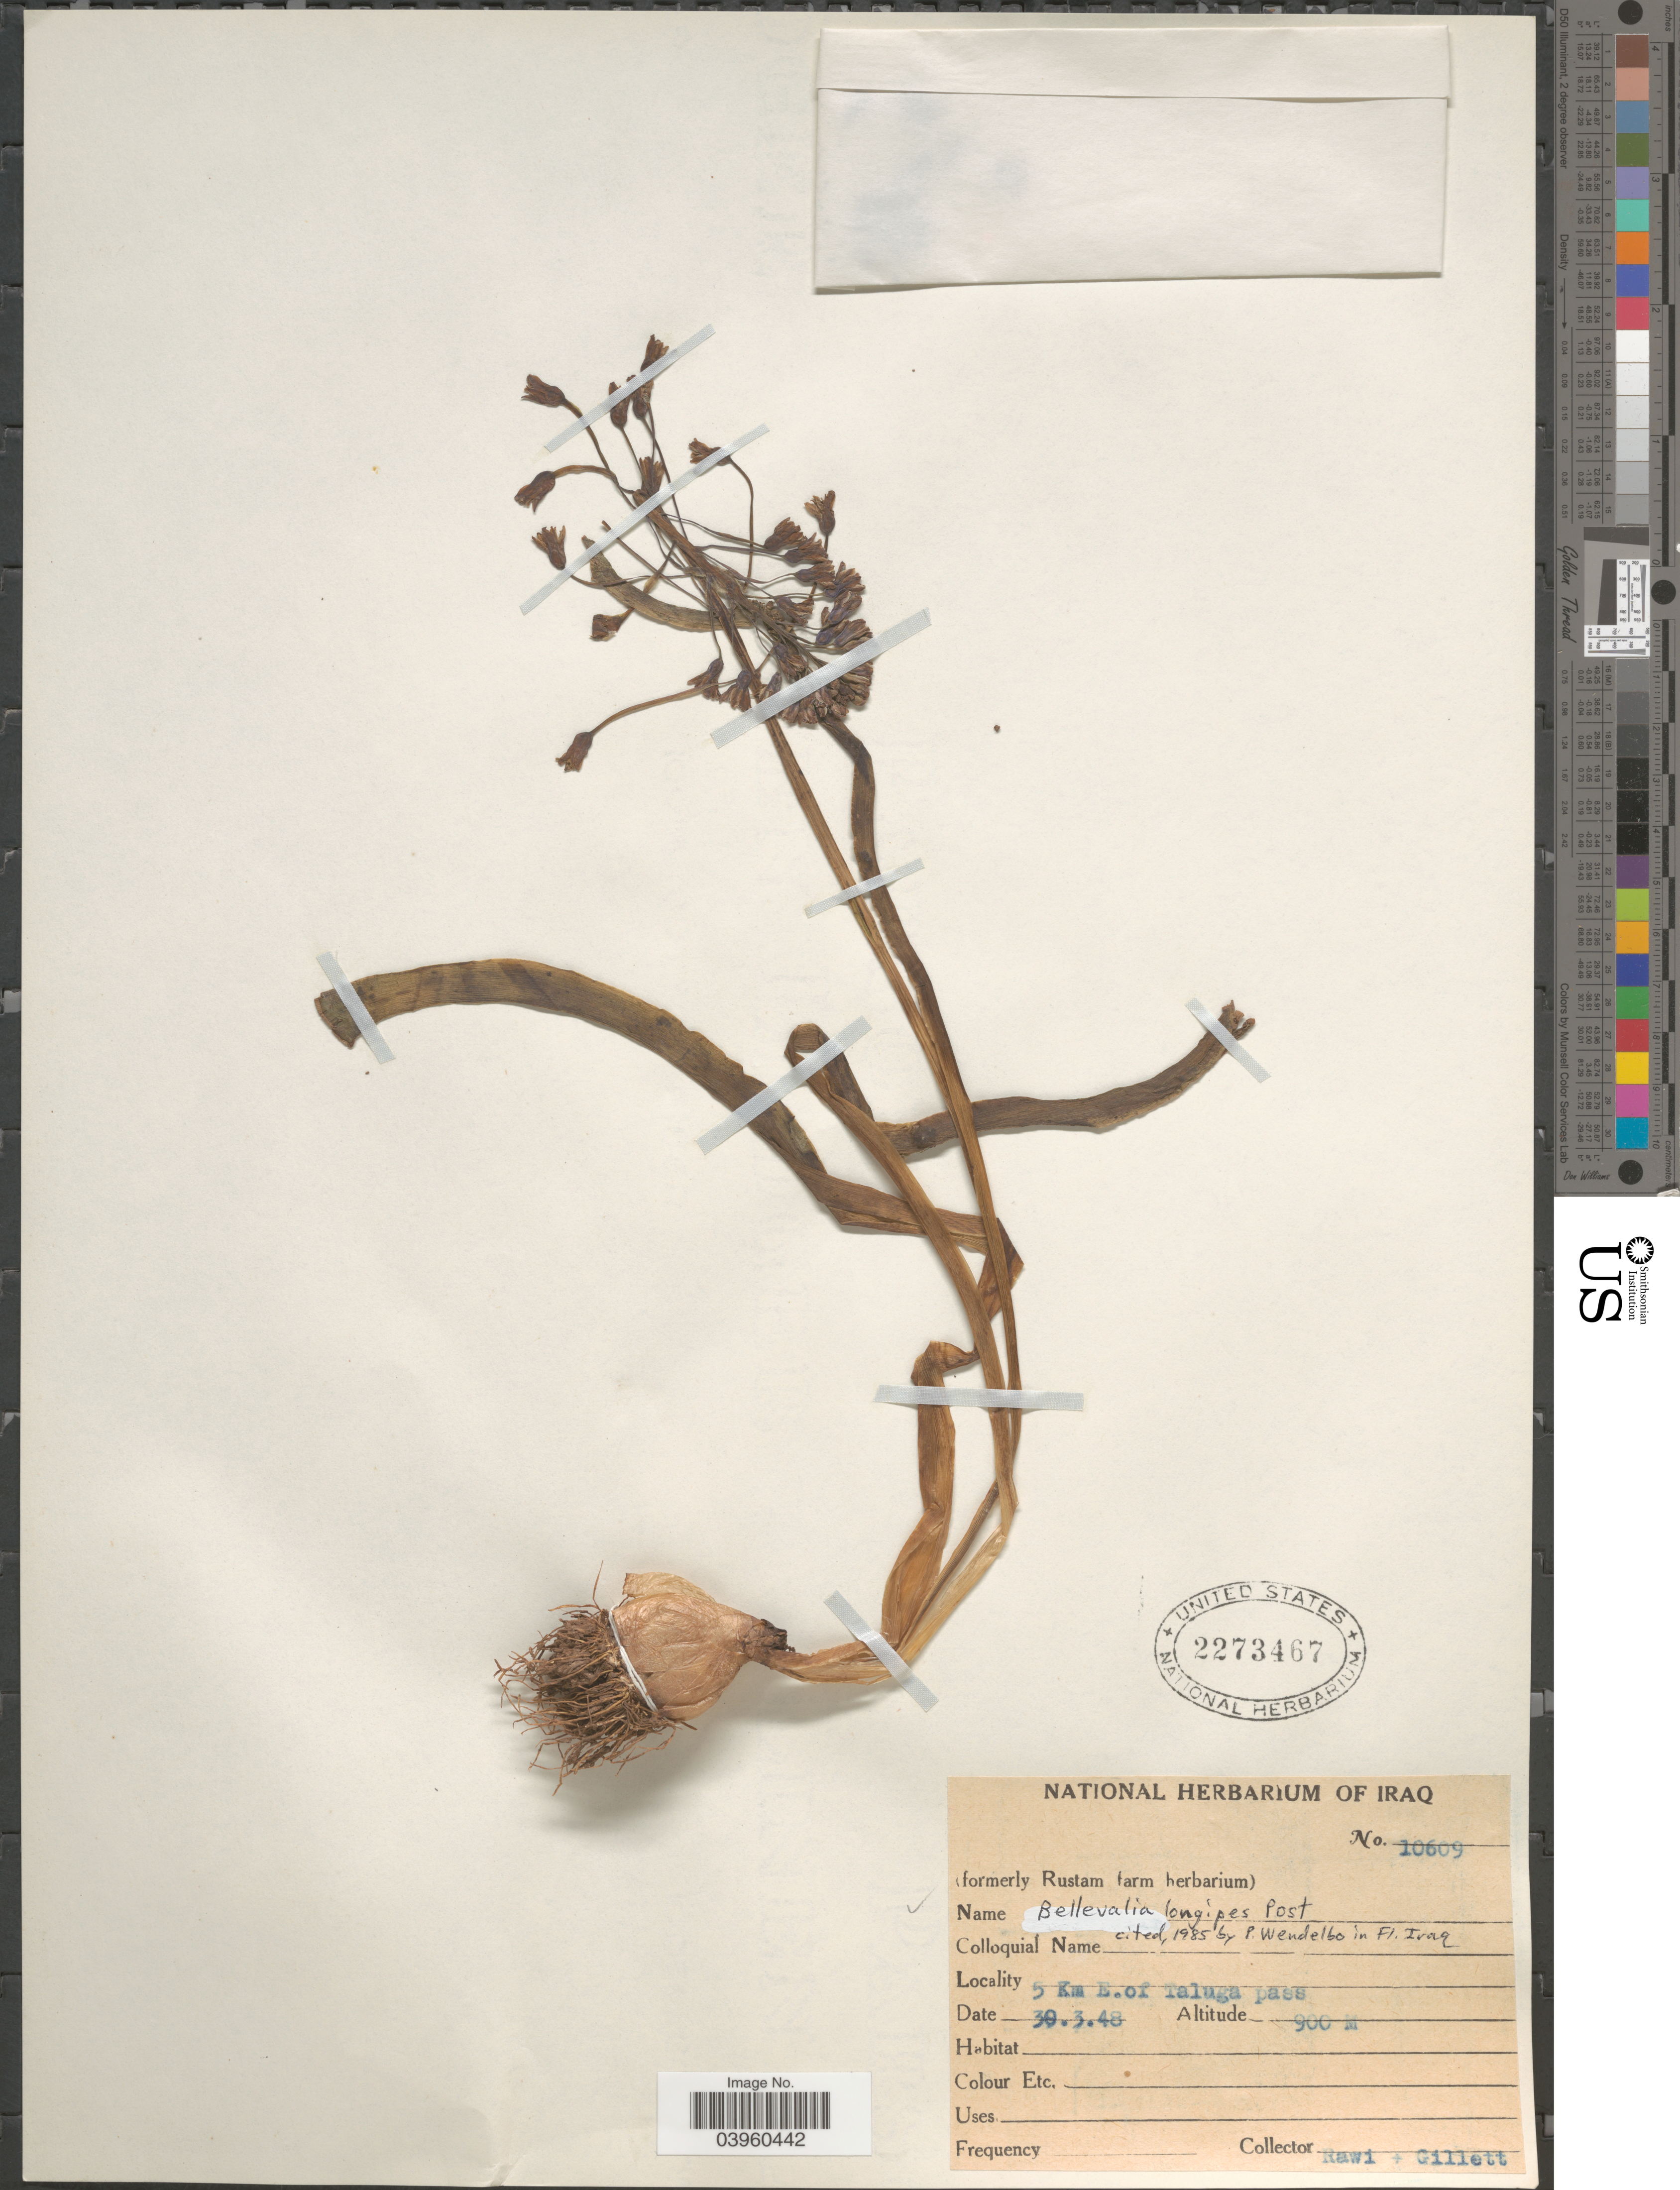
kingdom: Plantae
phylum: Tracheophyta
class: Liliopsida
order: Asparagales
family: Asparagaceae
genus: Bellevalia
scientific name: Bellevalia longipes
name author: Post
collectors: -. Rawi & Gillett, --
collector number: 10609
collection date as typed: Transcribed d/m/y: 30/3/48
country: Iraq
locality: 5 Km E. of Taluga Pass.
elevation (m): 900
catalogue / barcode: US 2273467